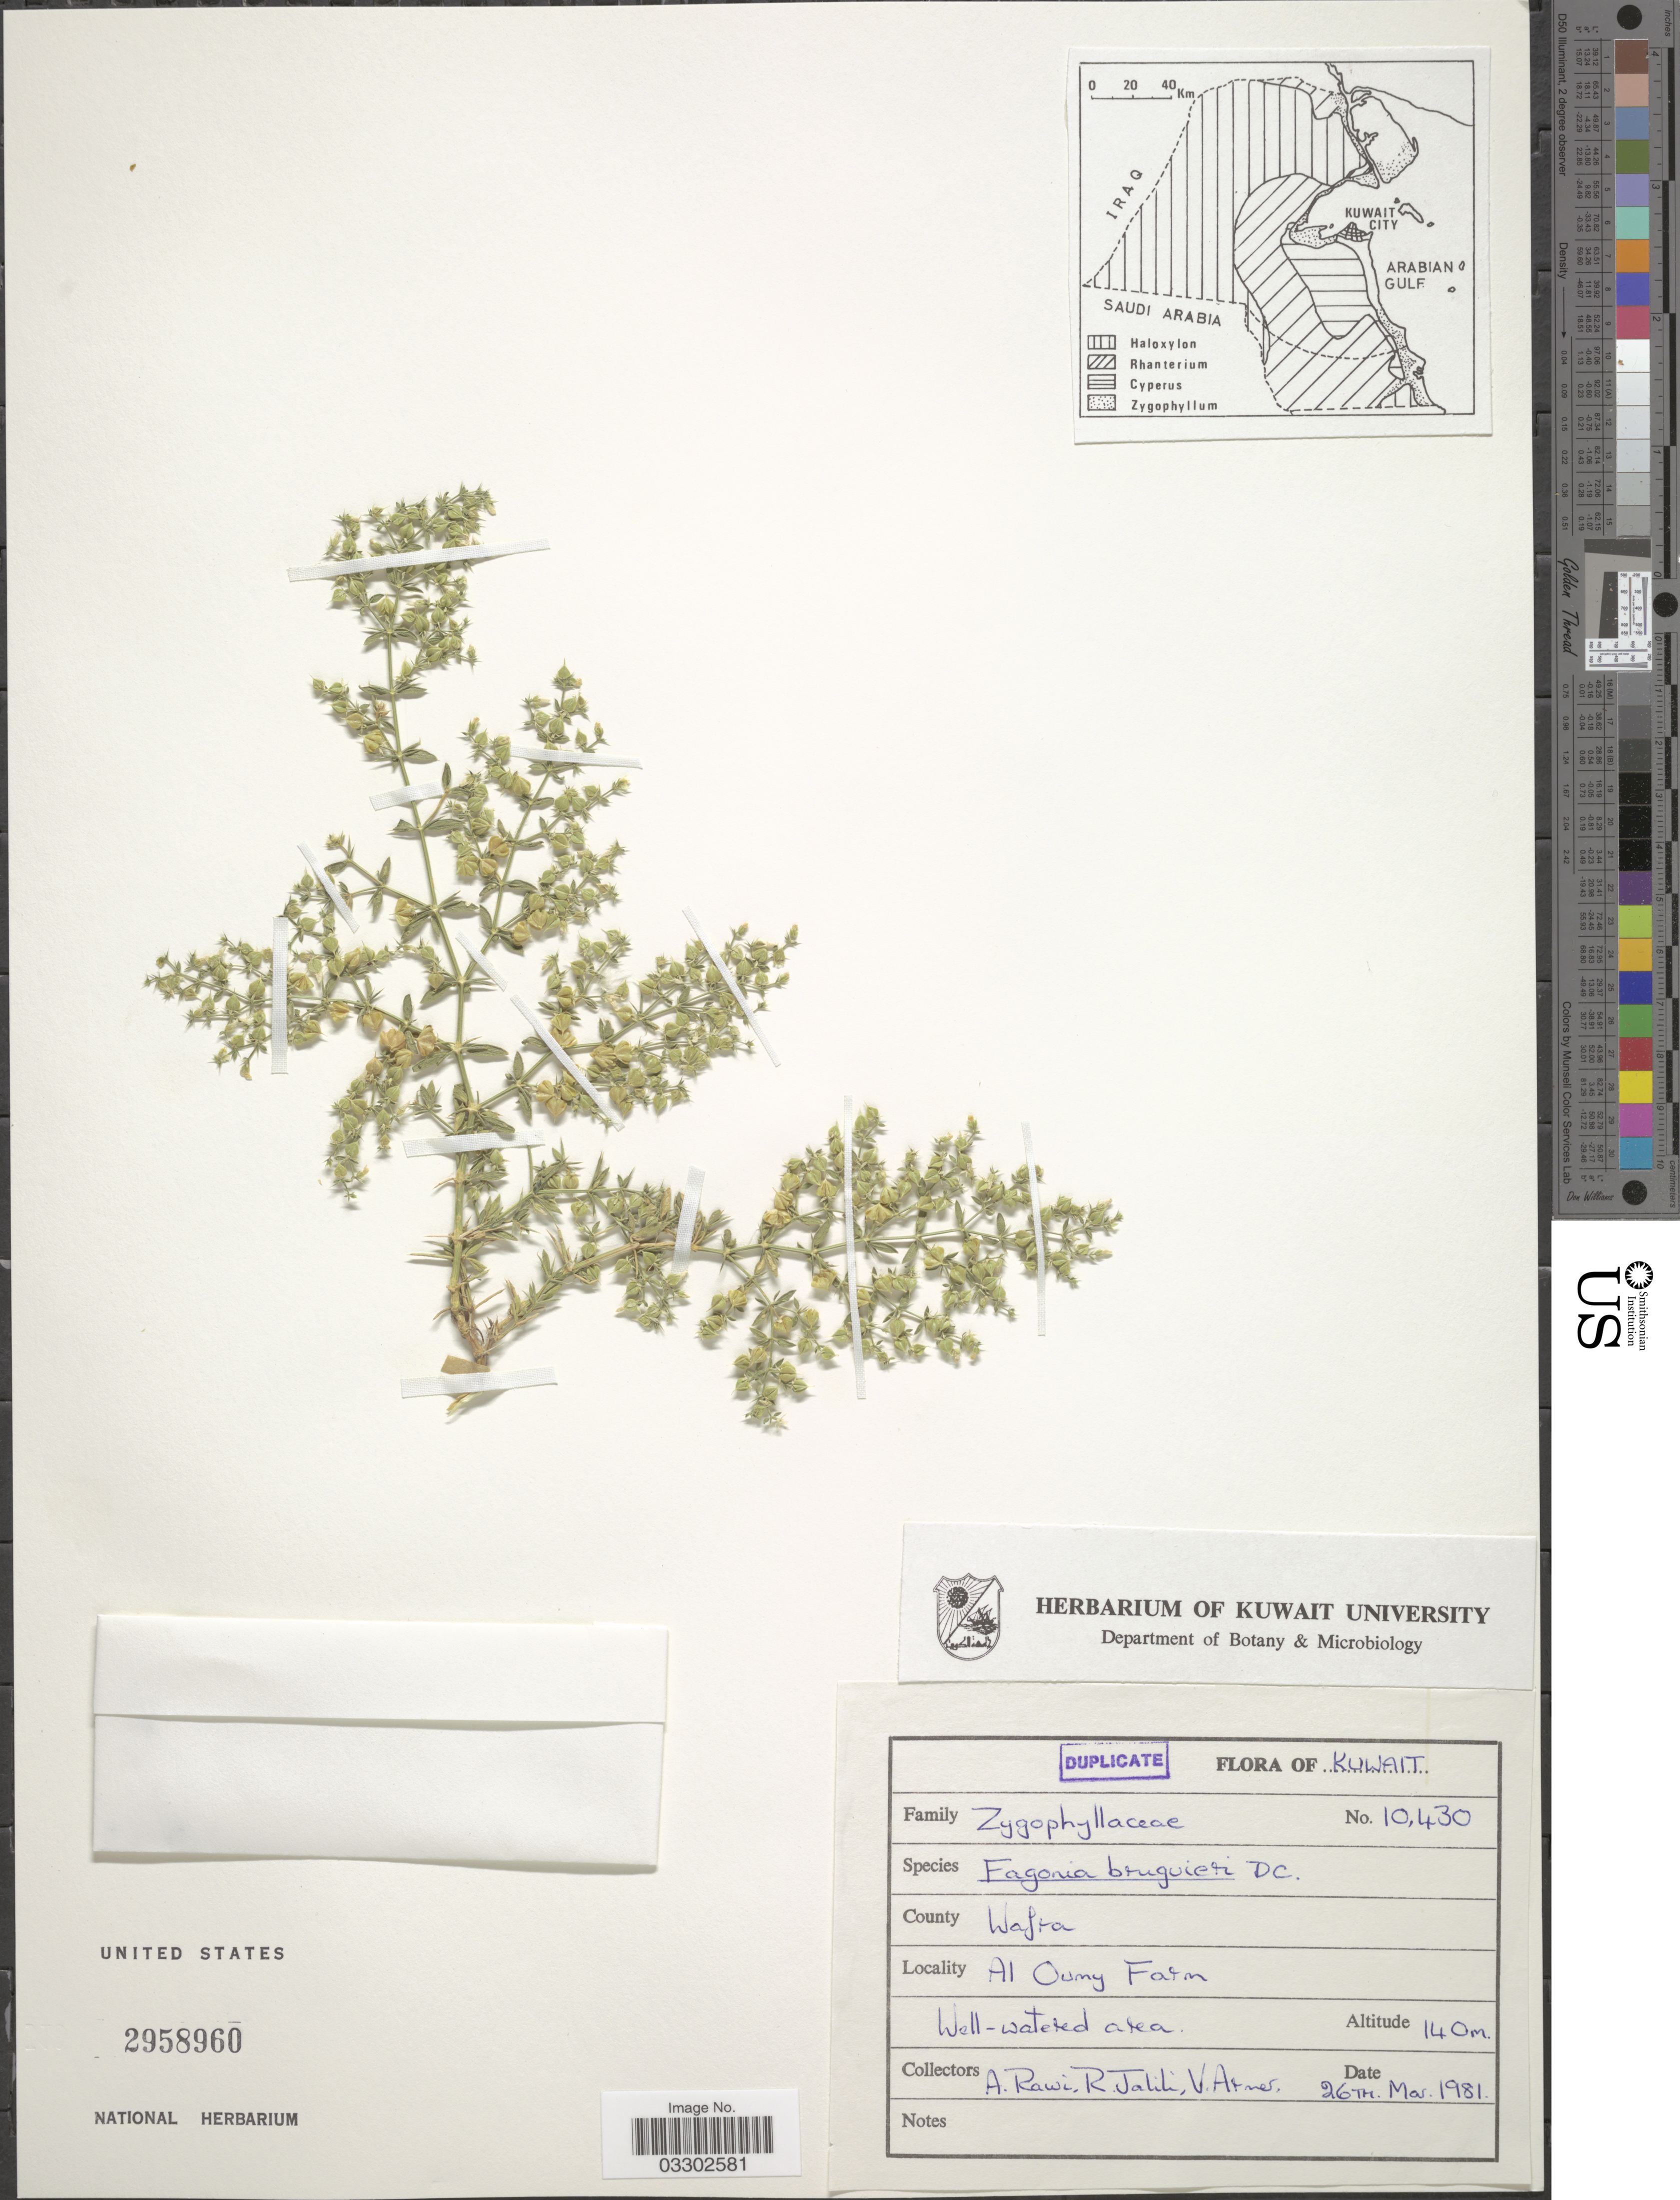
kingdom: Plantae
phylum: Tracheophyta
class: Magnoliopsida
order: Zygophyllales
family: Zygophyllaceae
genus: Fagonia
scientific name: Fagonia bruguieri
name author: DC.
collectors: A. Rawi, R. Jalili & V. Armet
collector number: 10430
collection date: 1981-03-26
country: Kuwait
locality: County Wafra. Al Oumy Farm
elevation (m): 140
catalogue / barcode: US 2958960